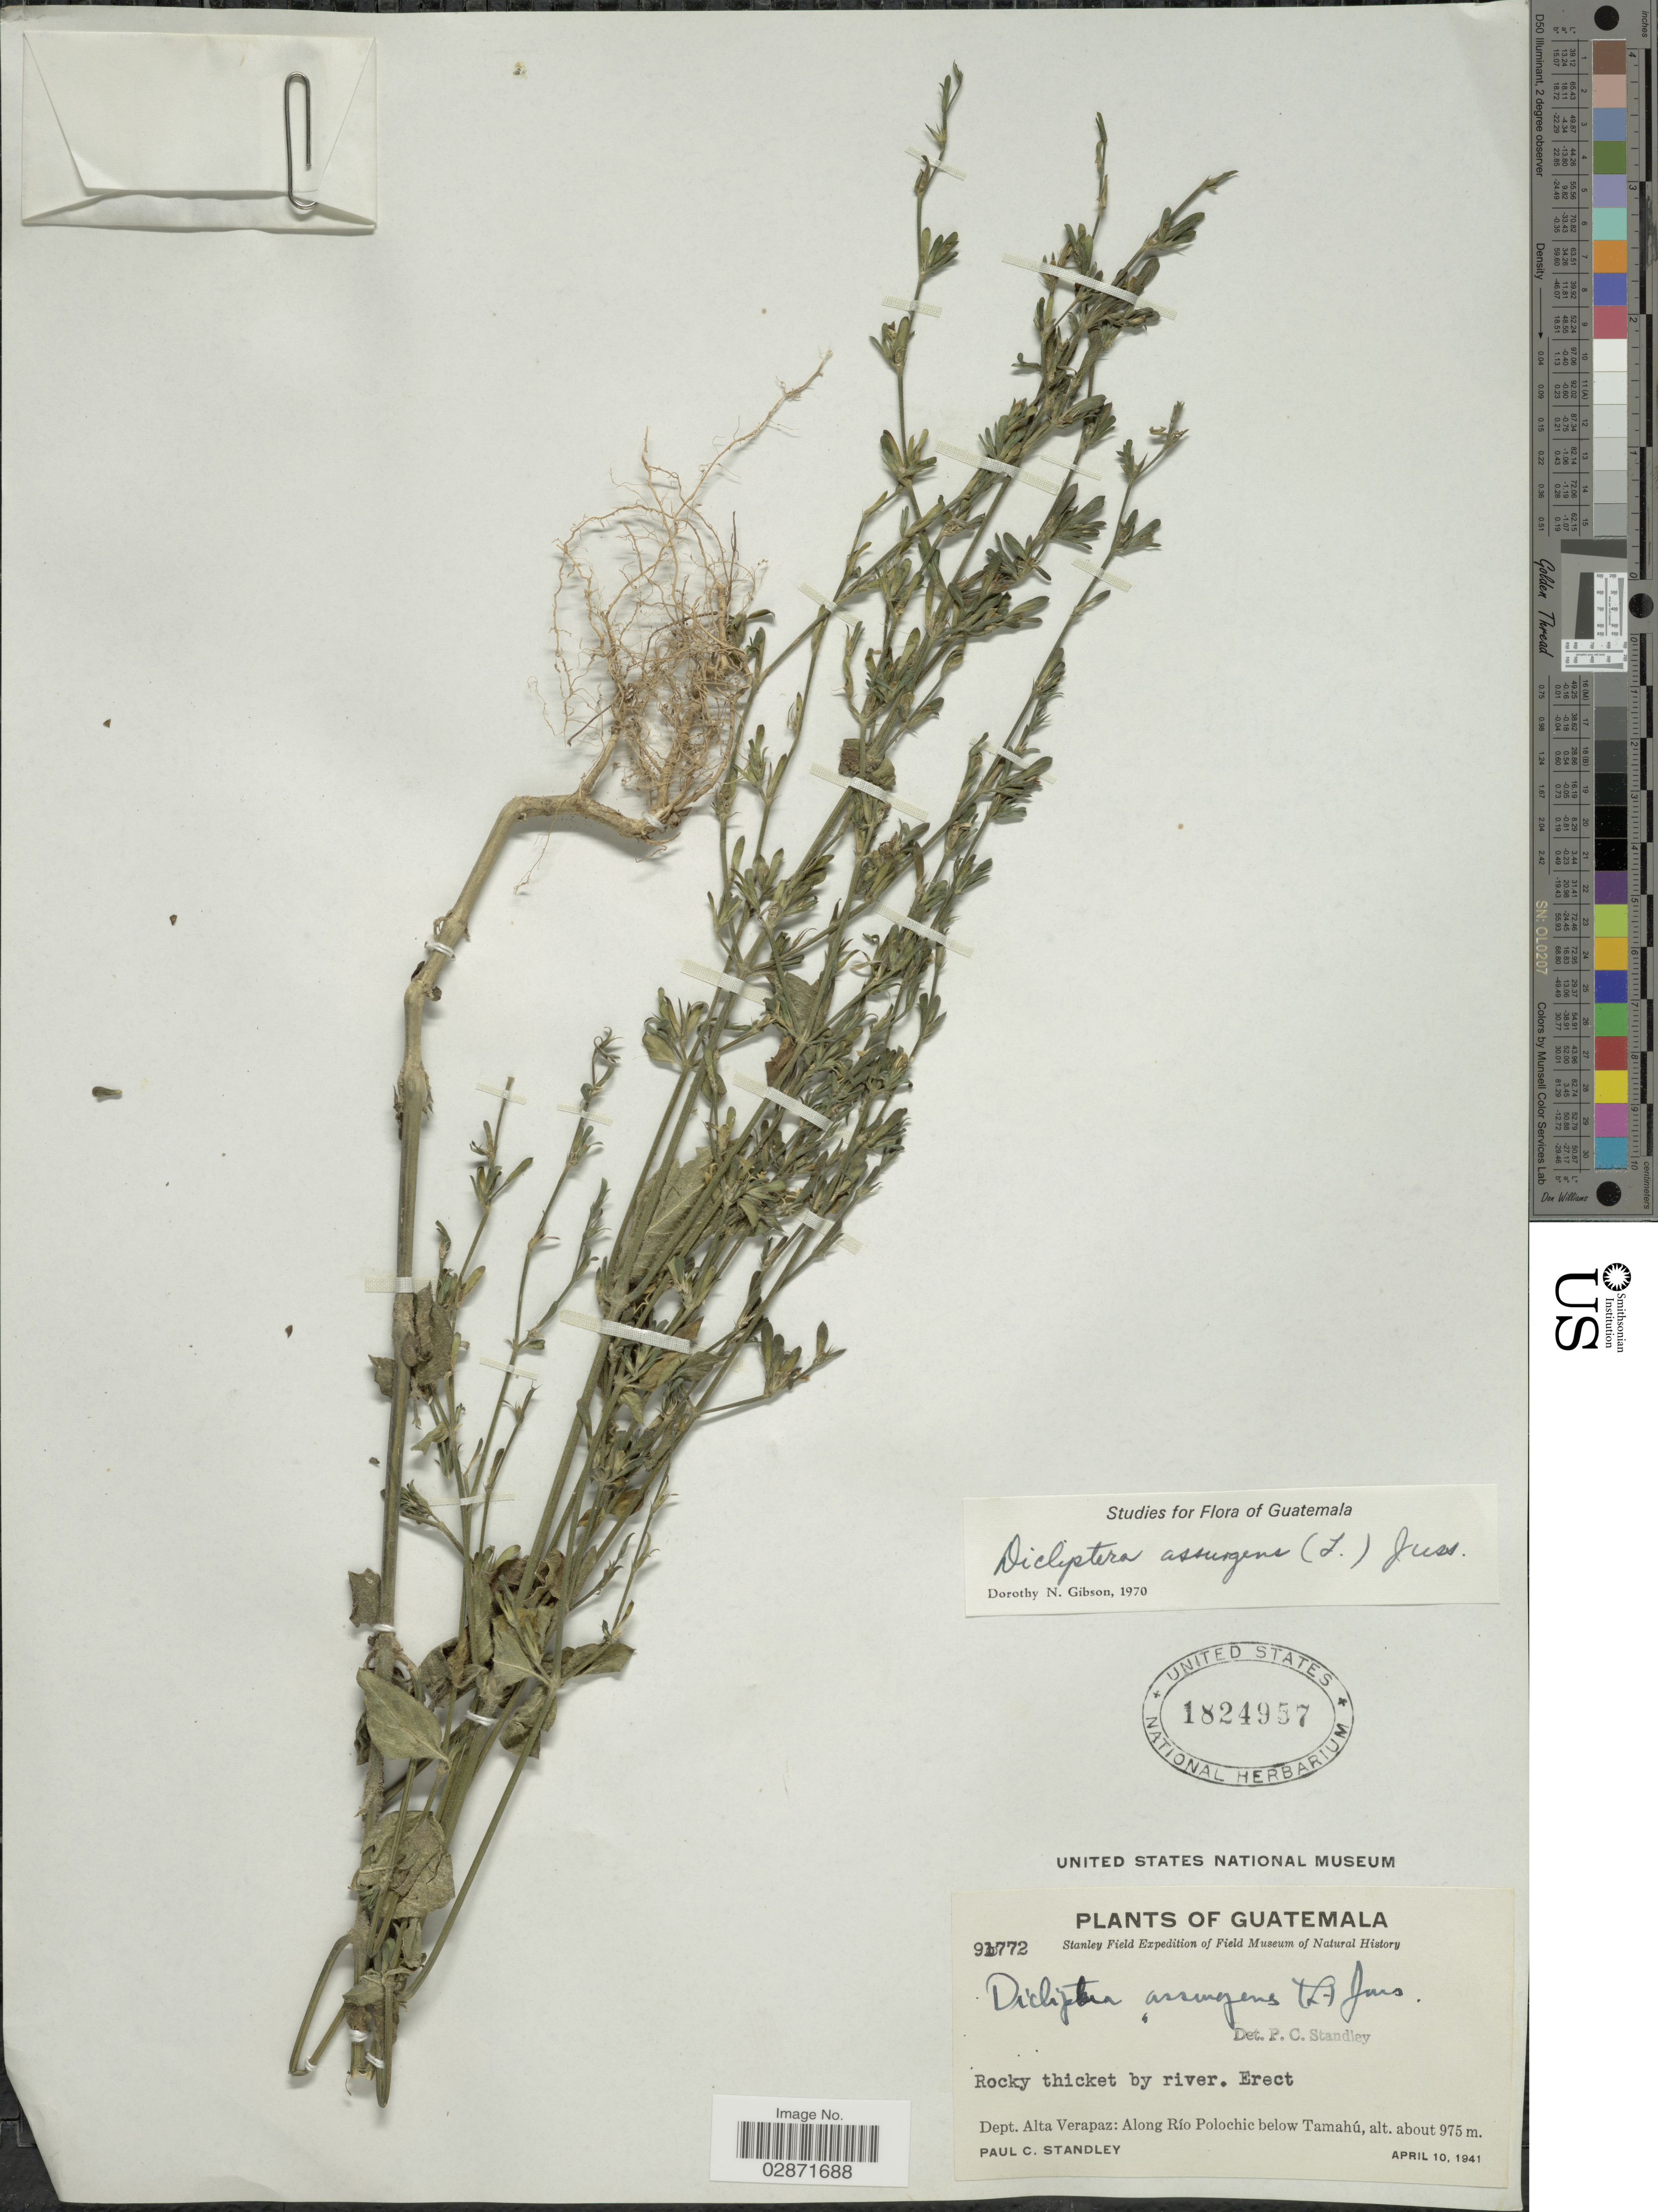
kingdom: Plantae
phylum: Tracheophyta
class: Magnoliopsida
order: Lamiales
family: Acanthaceae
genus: Dicliptera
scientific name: Dicliptera sexangularis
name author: (L.) Juss.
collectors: P. C. Standley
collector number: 91772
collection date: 1941-04-10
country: Guatemala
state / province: Alta Verapaz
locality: Dept. Alta Verapaz: Along Río Polochic below Tamahú.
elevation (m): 975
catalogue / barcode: US 1824957